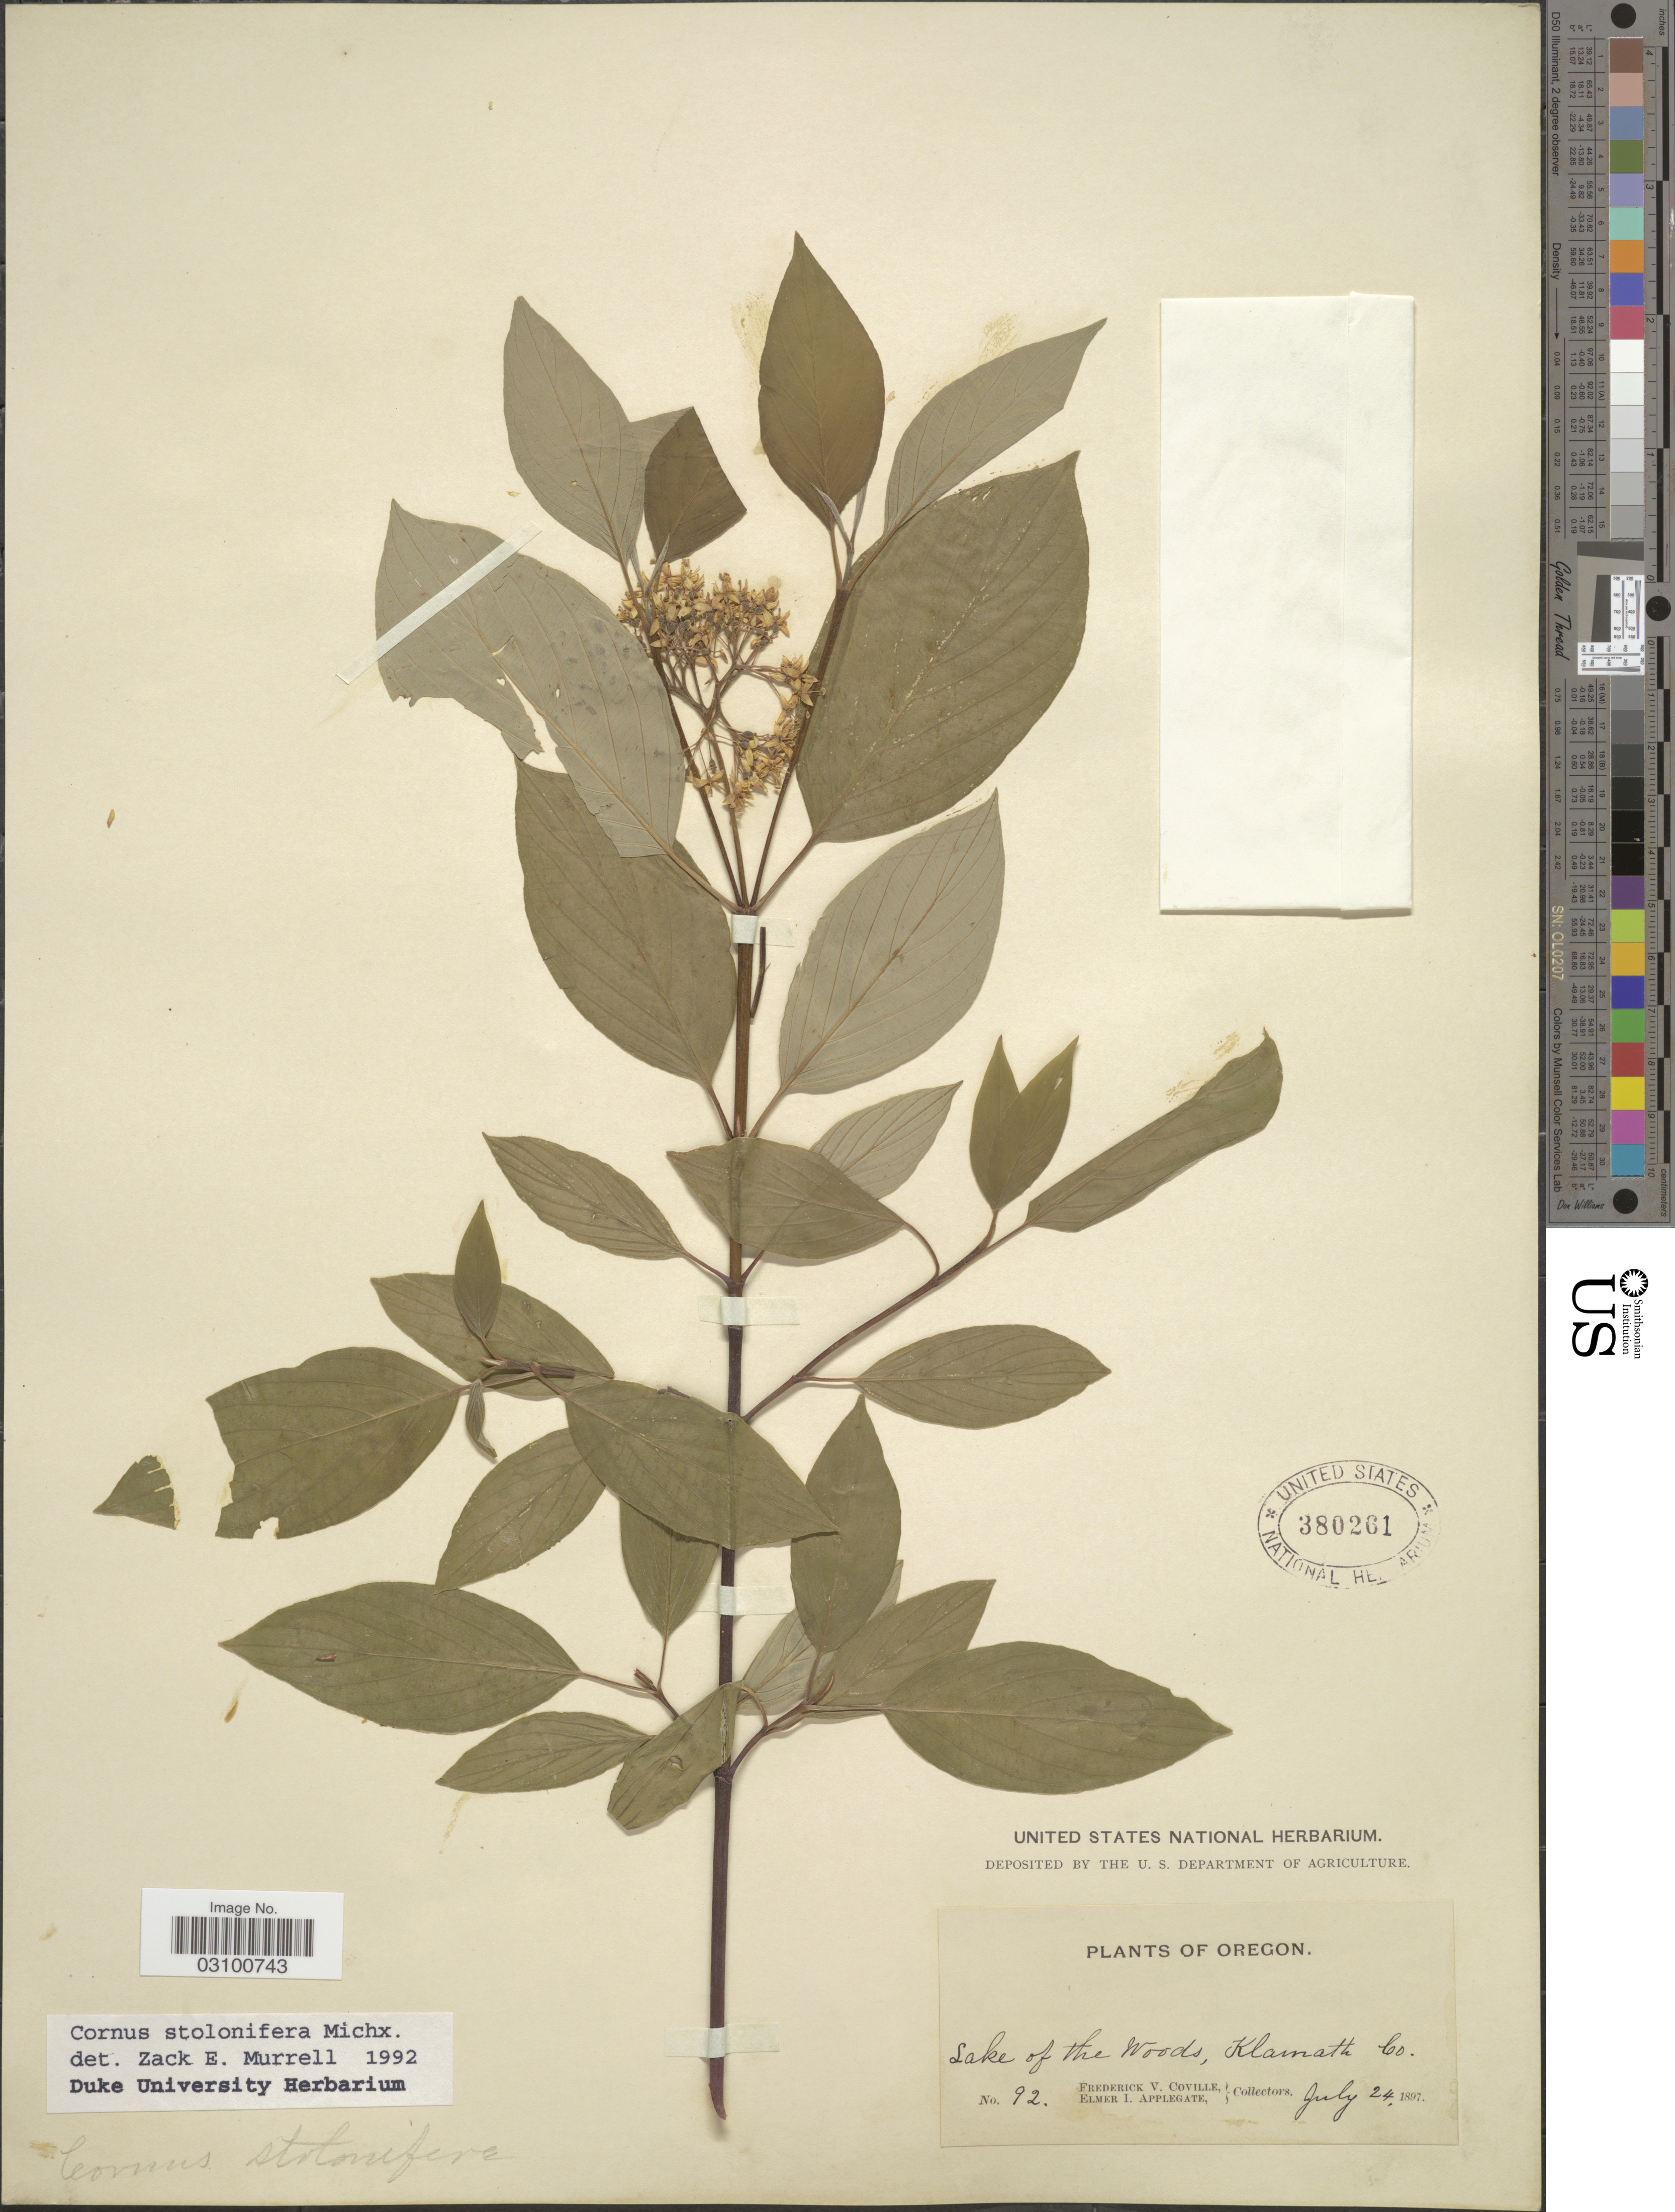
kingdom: Plantae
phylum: Tracheophyta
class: Magnoliopsida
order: Cornales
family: Cornaceae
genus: Cornus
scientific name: Cornus sericea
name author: L.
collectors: F. V. Coville & E. I. Applegate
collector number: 92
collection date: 1897-07-24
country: United States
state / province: Oregon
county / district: Klamath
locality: Lake of the Woods, Klamath Co.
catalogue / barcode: US 380261